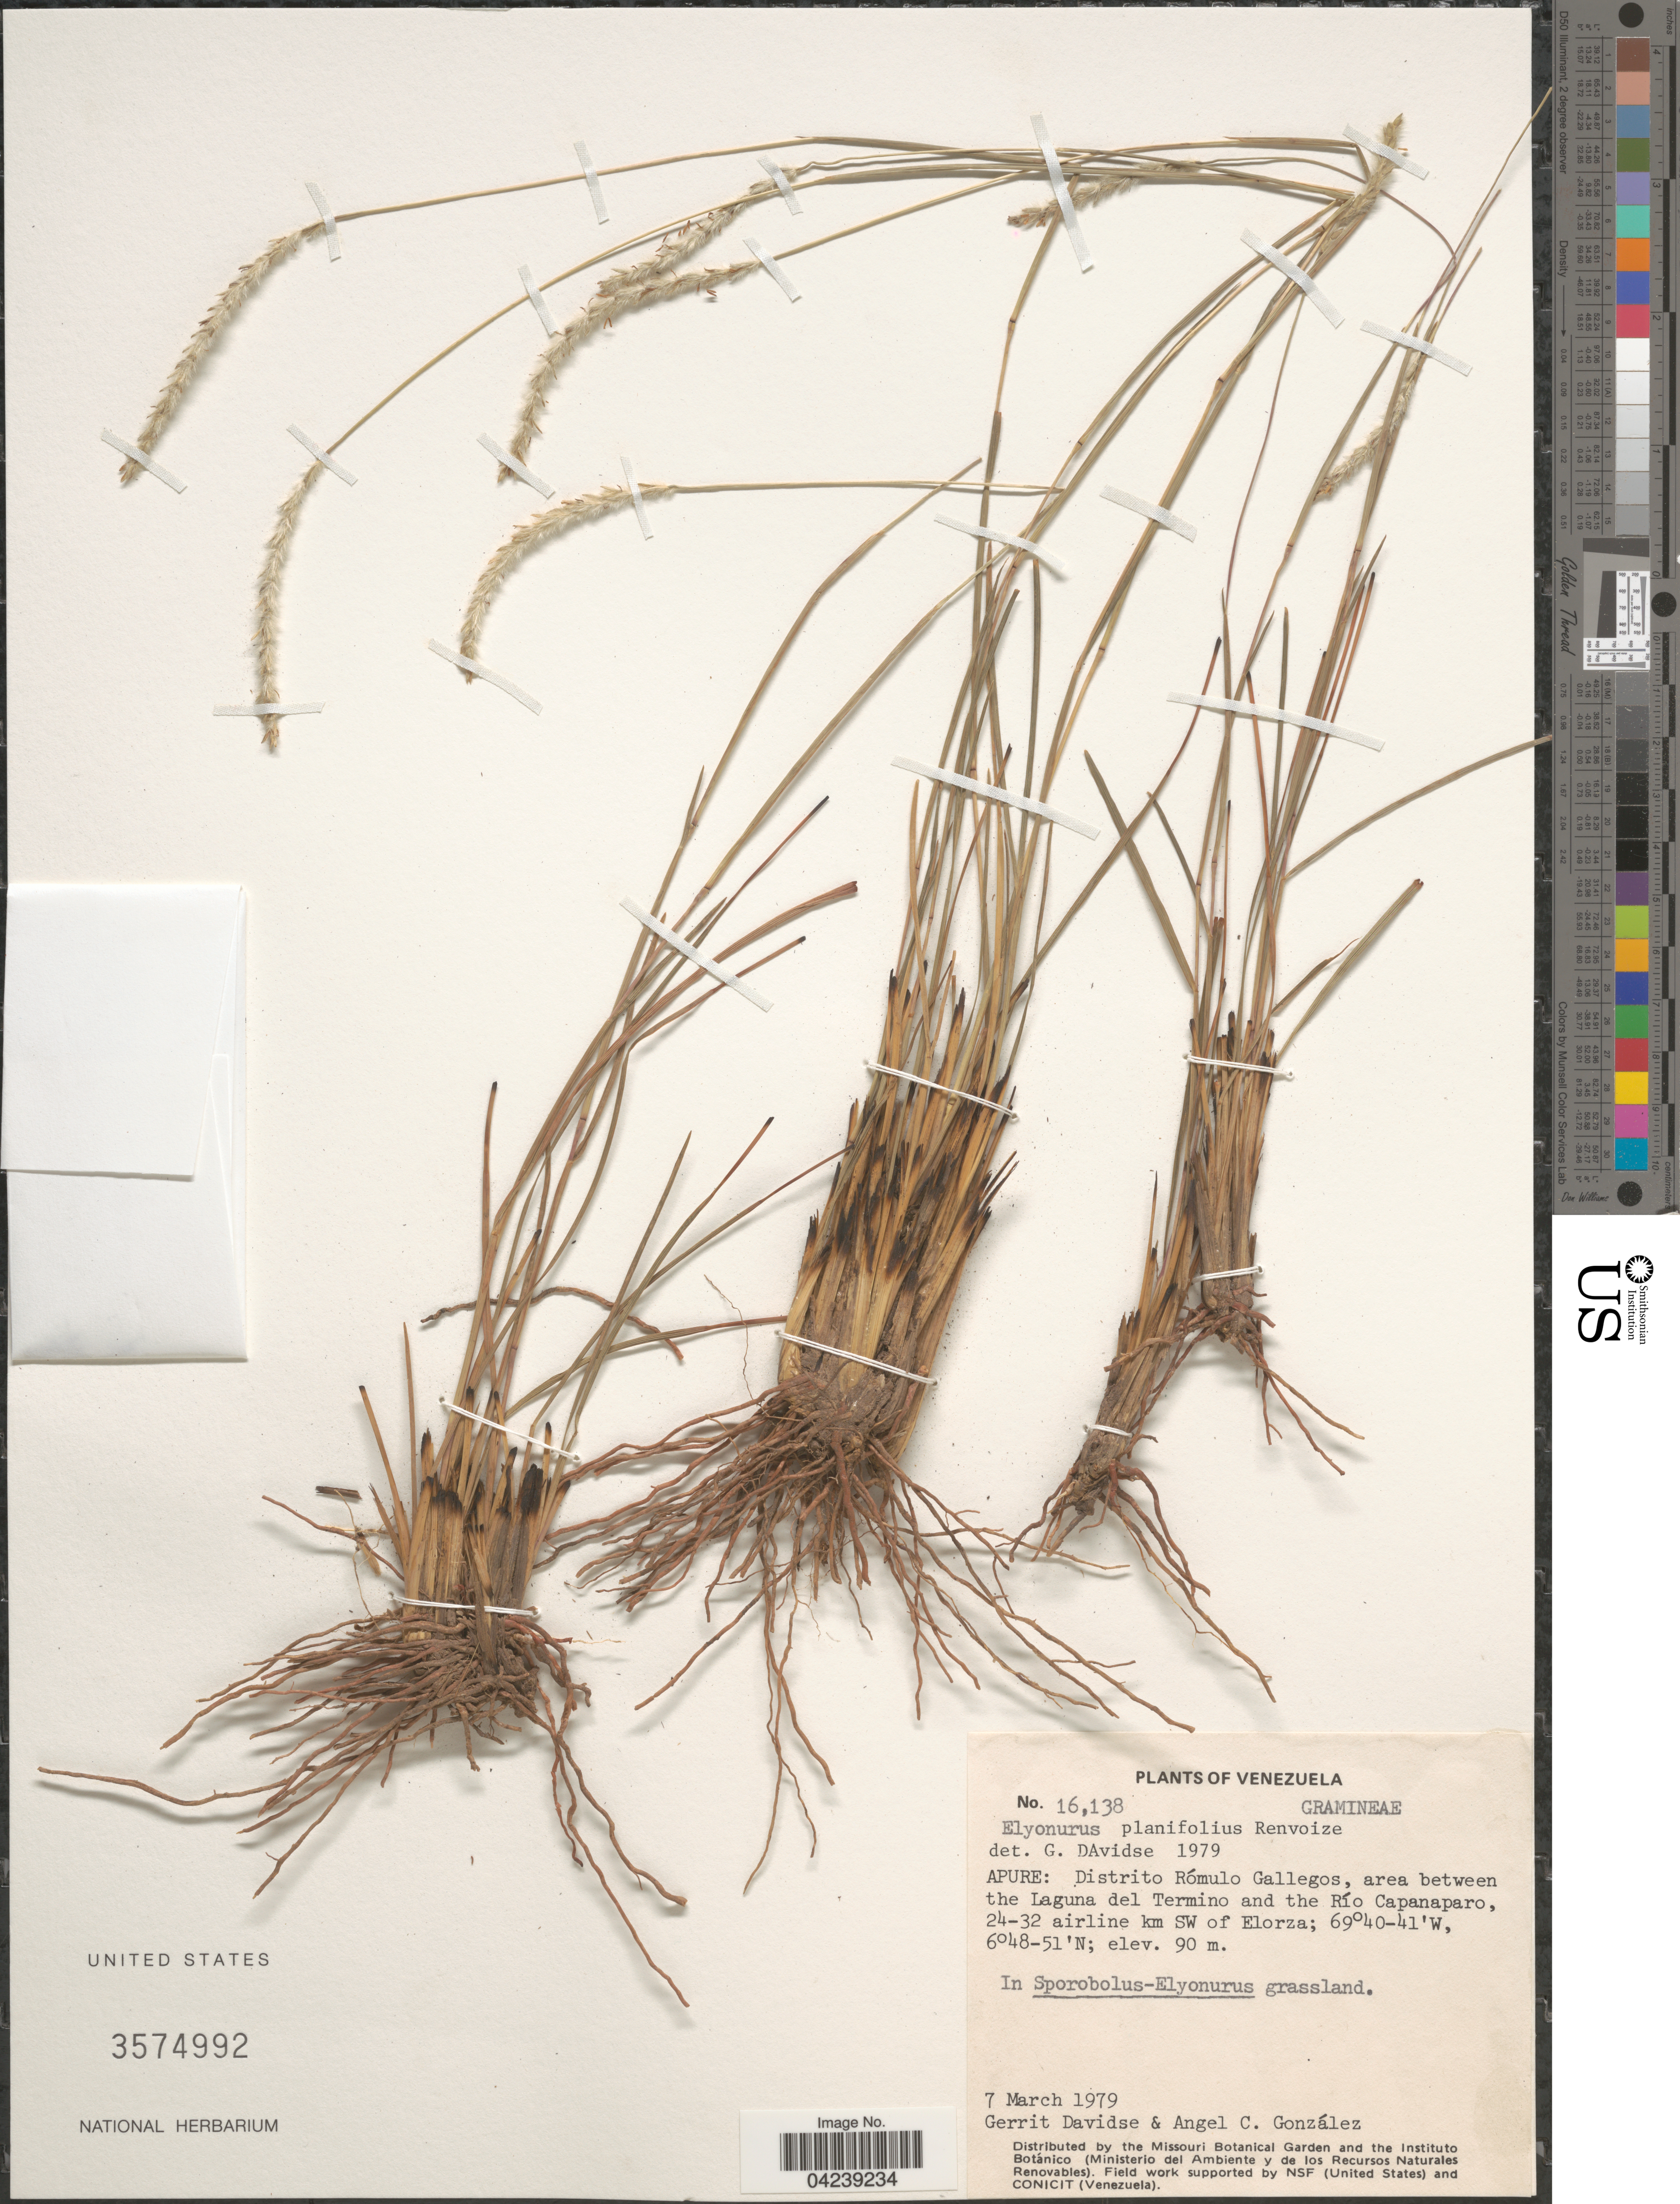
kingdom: Plantae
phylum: Tracheophyta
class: Liliopsida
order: Poales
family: Poaceae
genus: Elionurus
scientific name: Elionurus planifolius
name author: Renvoize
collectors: G. Davidse & A. C. González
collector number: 16138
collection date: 1979-03-07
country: Venezuela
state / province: Apure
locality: Distrito Rómulo Gallegos, area between the Laguna del Termino and the Río Capanaparo, 24-32 airline km SW of Elorza.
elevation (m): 90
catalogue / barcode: US 3574992